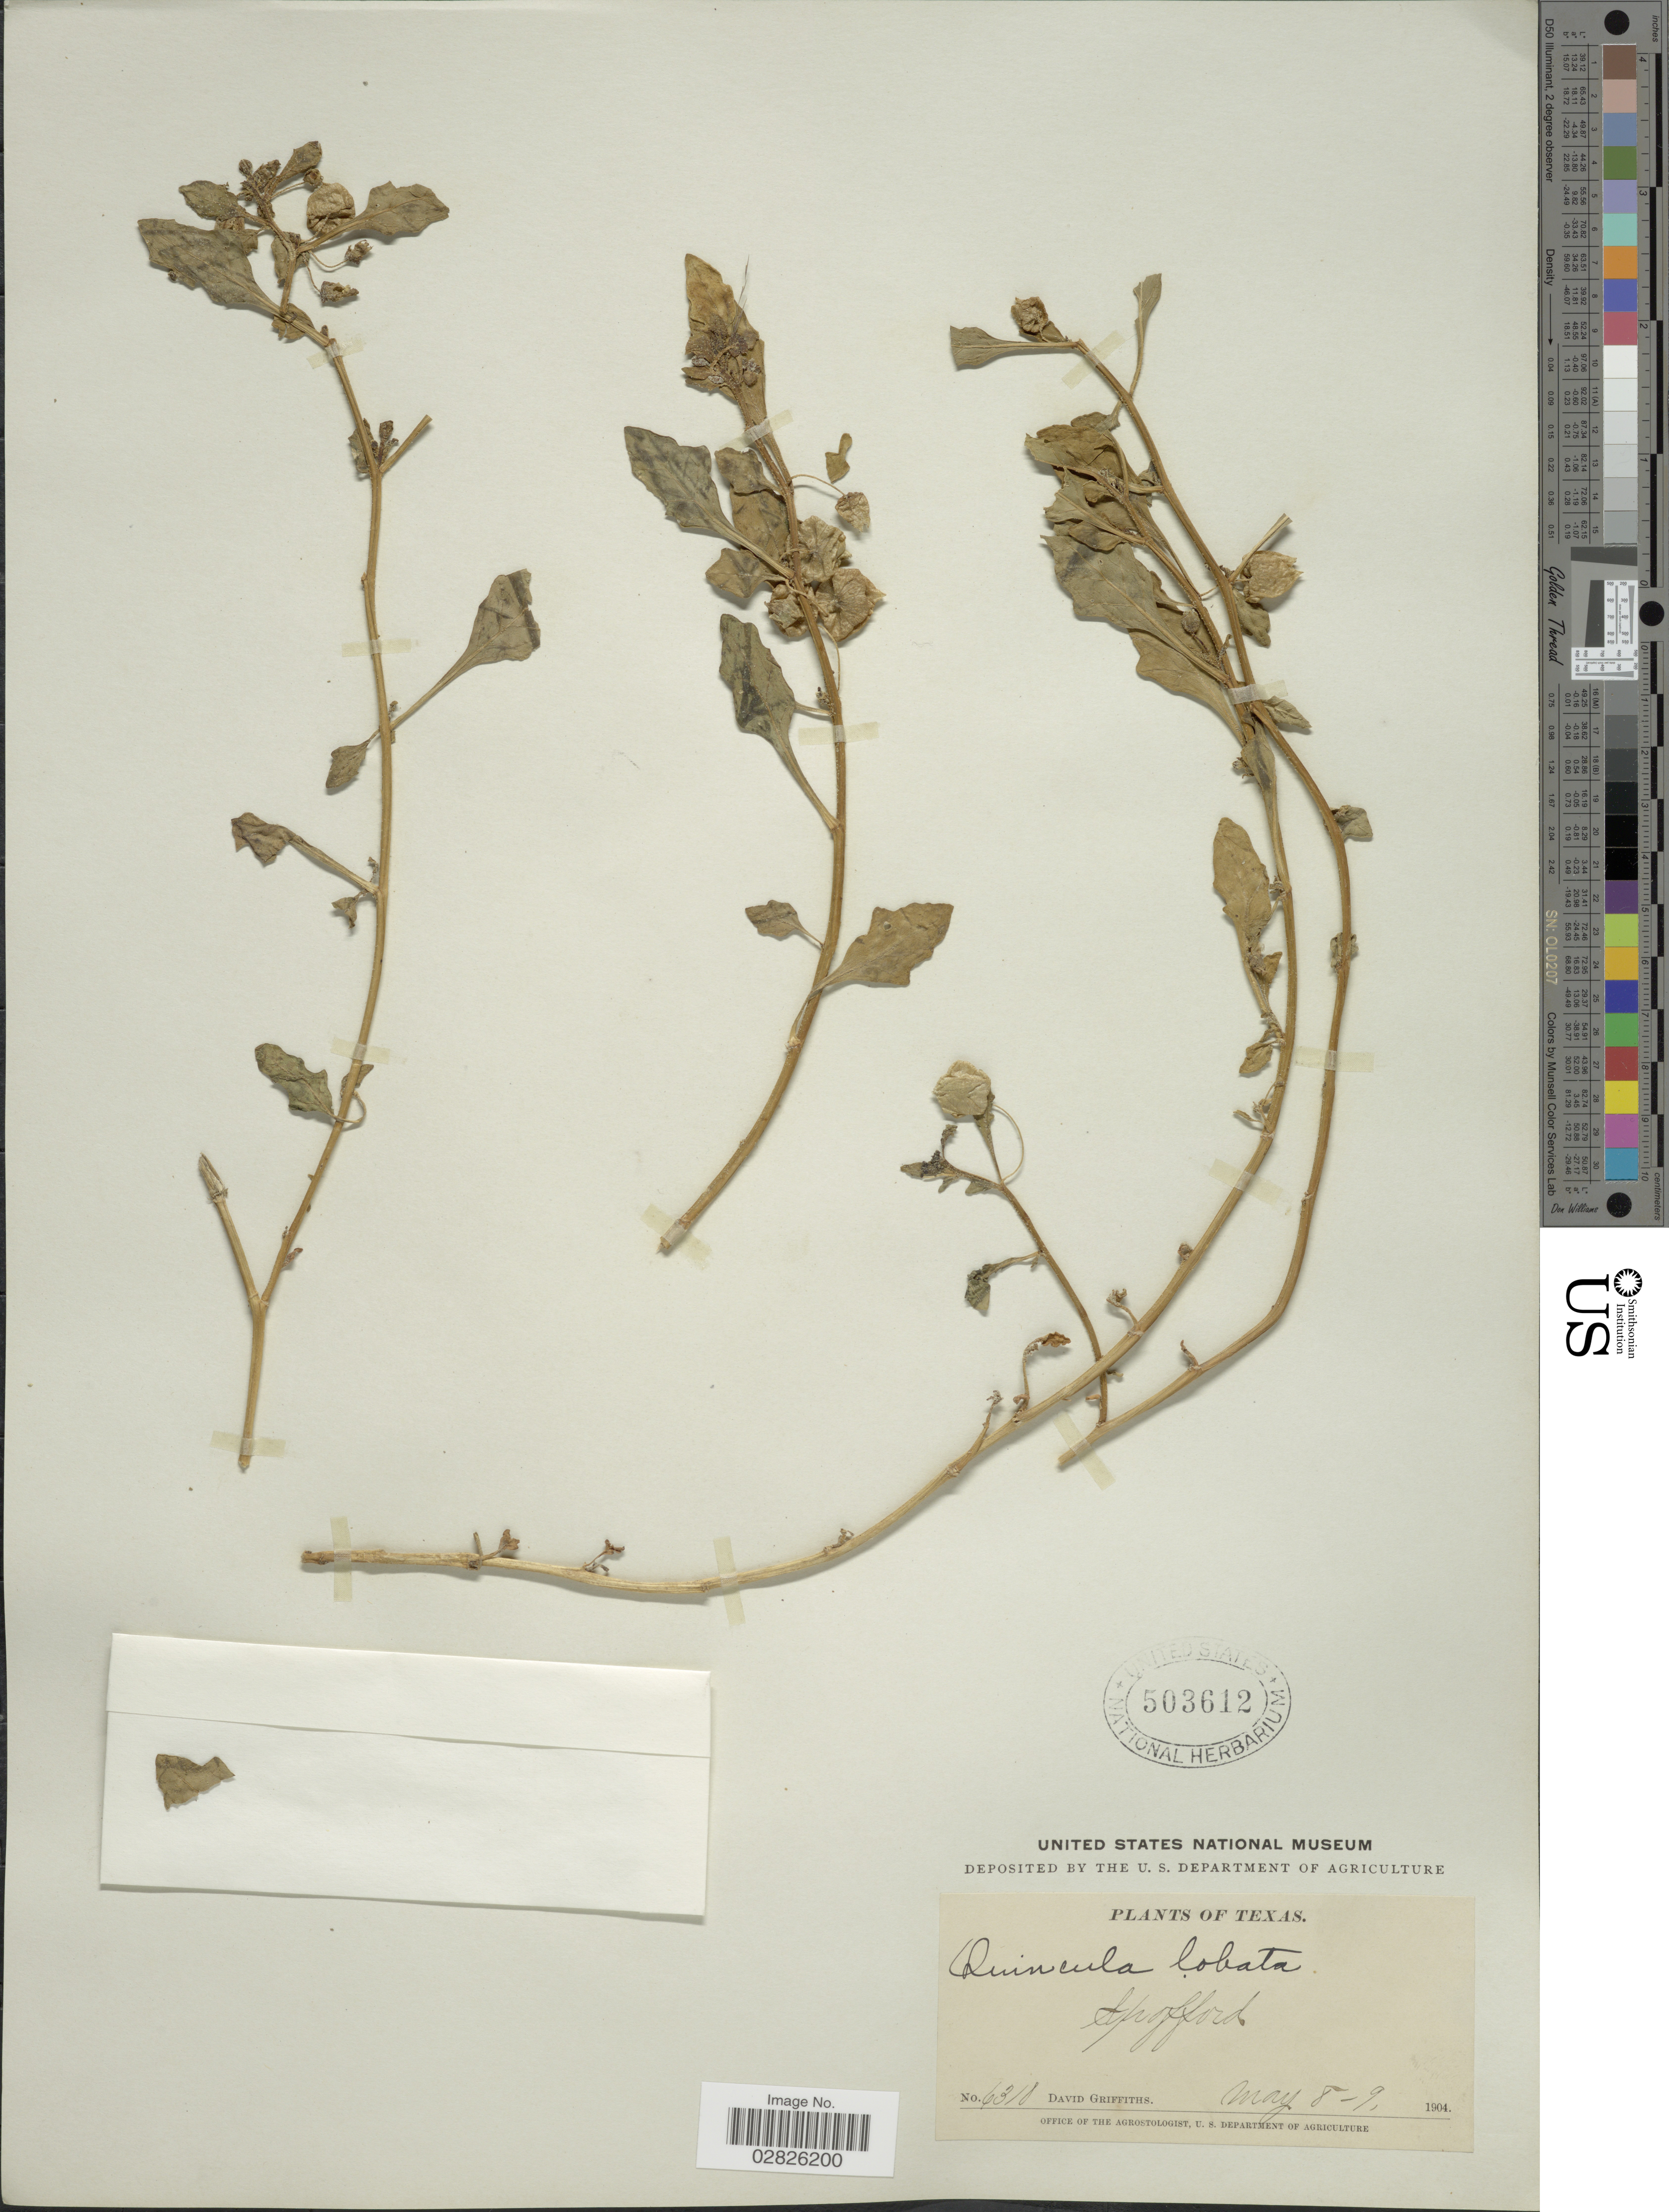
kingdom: Plantae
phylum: Tracheophyta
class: Magnoliopsida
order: Solanales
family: Solanaceae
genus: Quincula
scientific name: Quincula lobata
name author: (Torr.) Raf.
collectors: D. Griffiths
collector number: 6318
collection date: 1904-05-08/1904-05-09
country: United States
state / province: Texas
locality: Spofford.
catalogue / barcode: US 503612